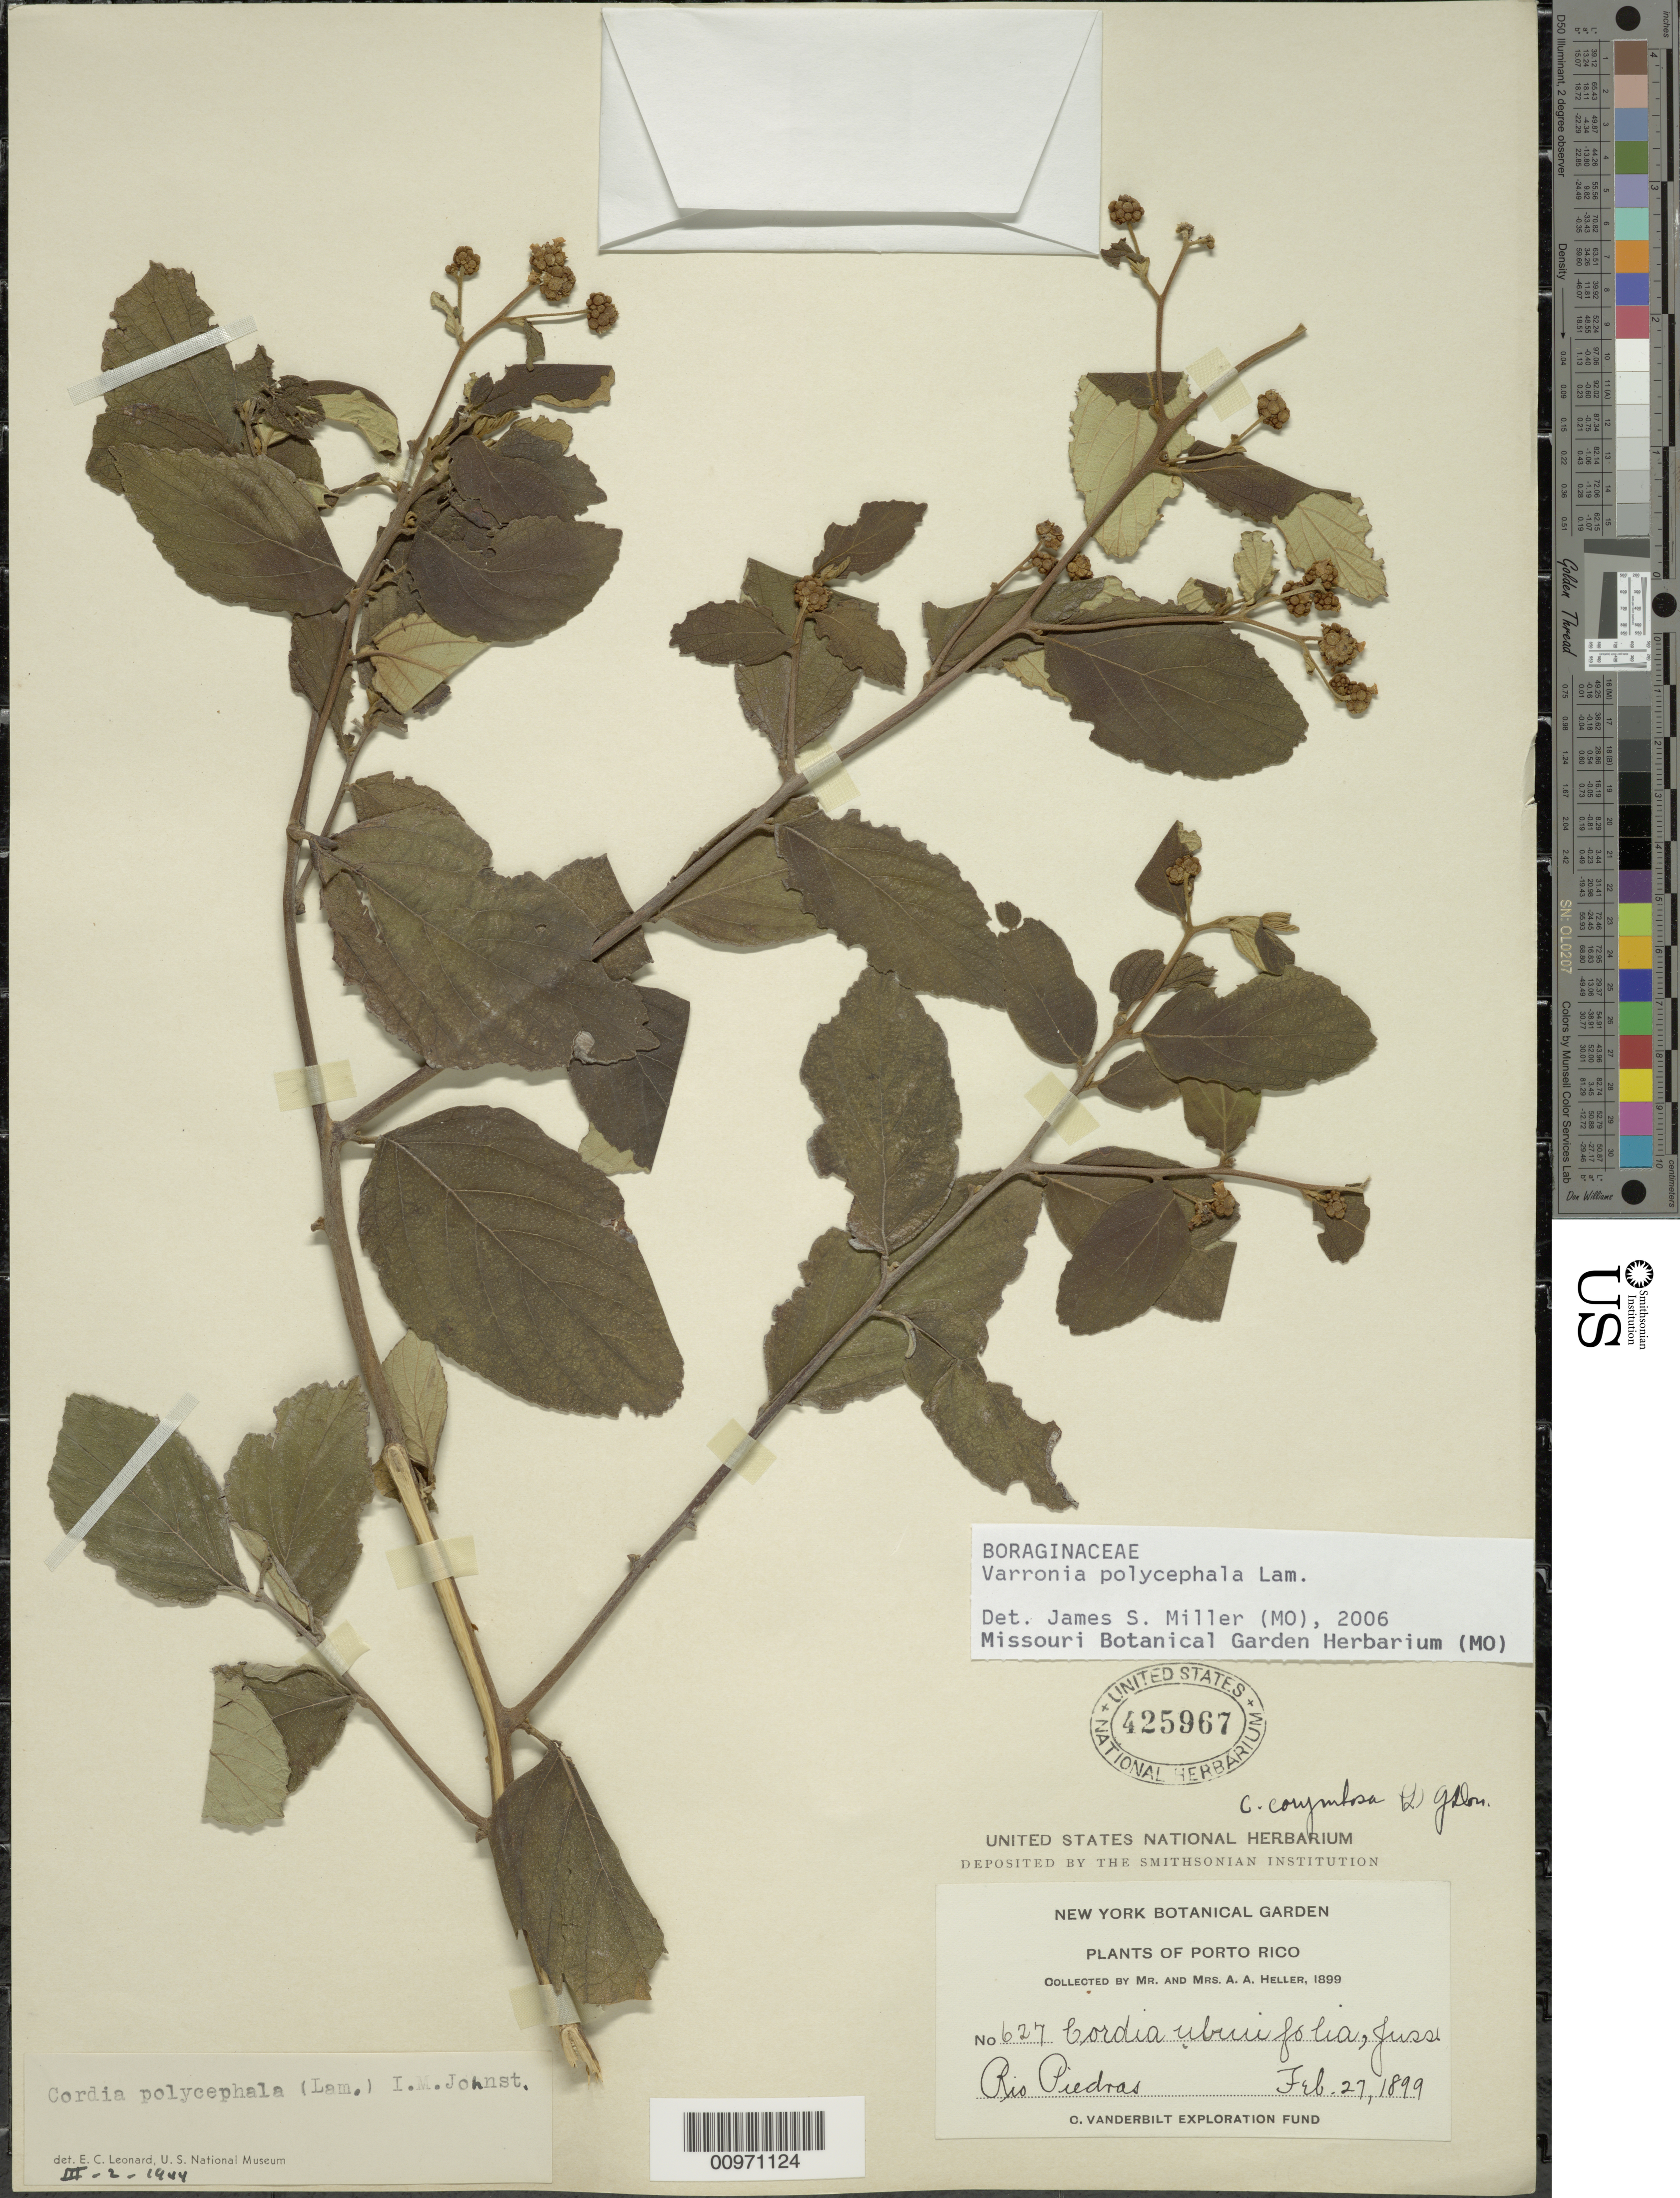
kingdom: Plantae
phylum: Tracheophyta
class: Magnoliopsida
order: Boraginales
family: Cordiaceae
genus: Varronia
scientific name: Varronia polycephala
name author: Lam.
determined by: Miller, James S., (MO), Missouri Botanical Garden (UNITED STATES)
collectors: A. A. Heller & E. G. Heller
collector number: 627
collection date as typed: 27 Feb 1899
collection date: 1899-02-27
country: Puerto Rico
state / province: San Juan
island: Puerto Rico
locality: Rio Piedras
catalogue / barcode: US 425967